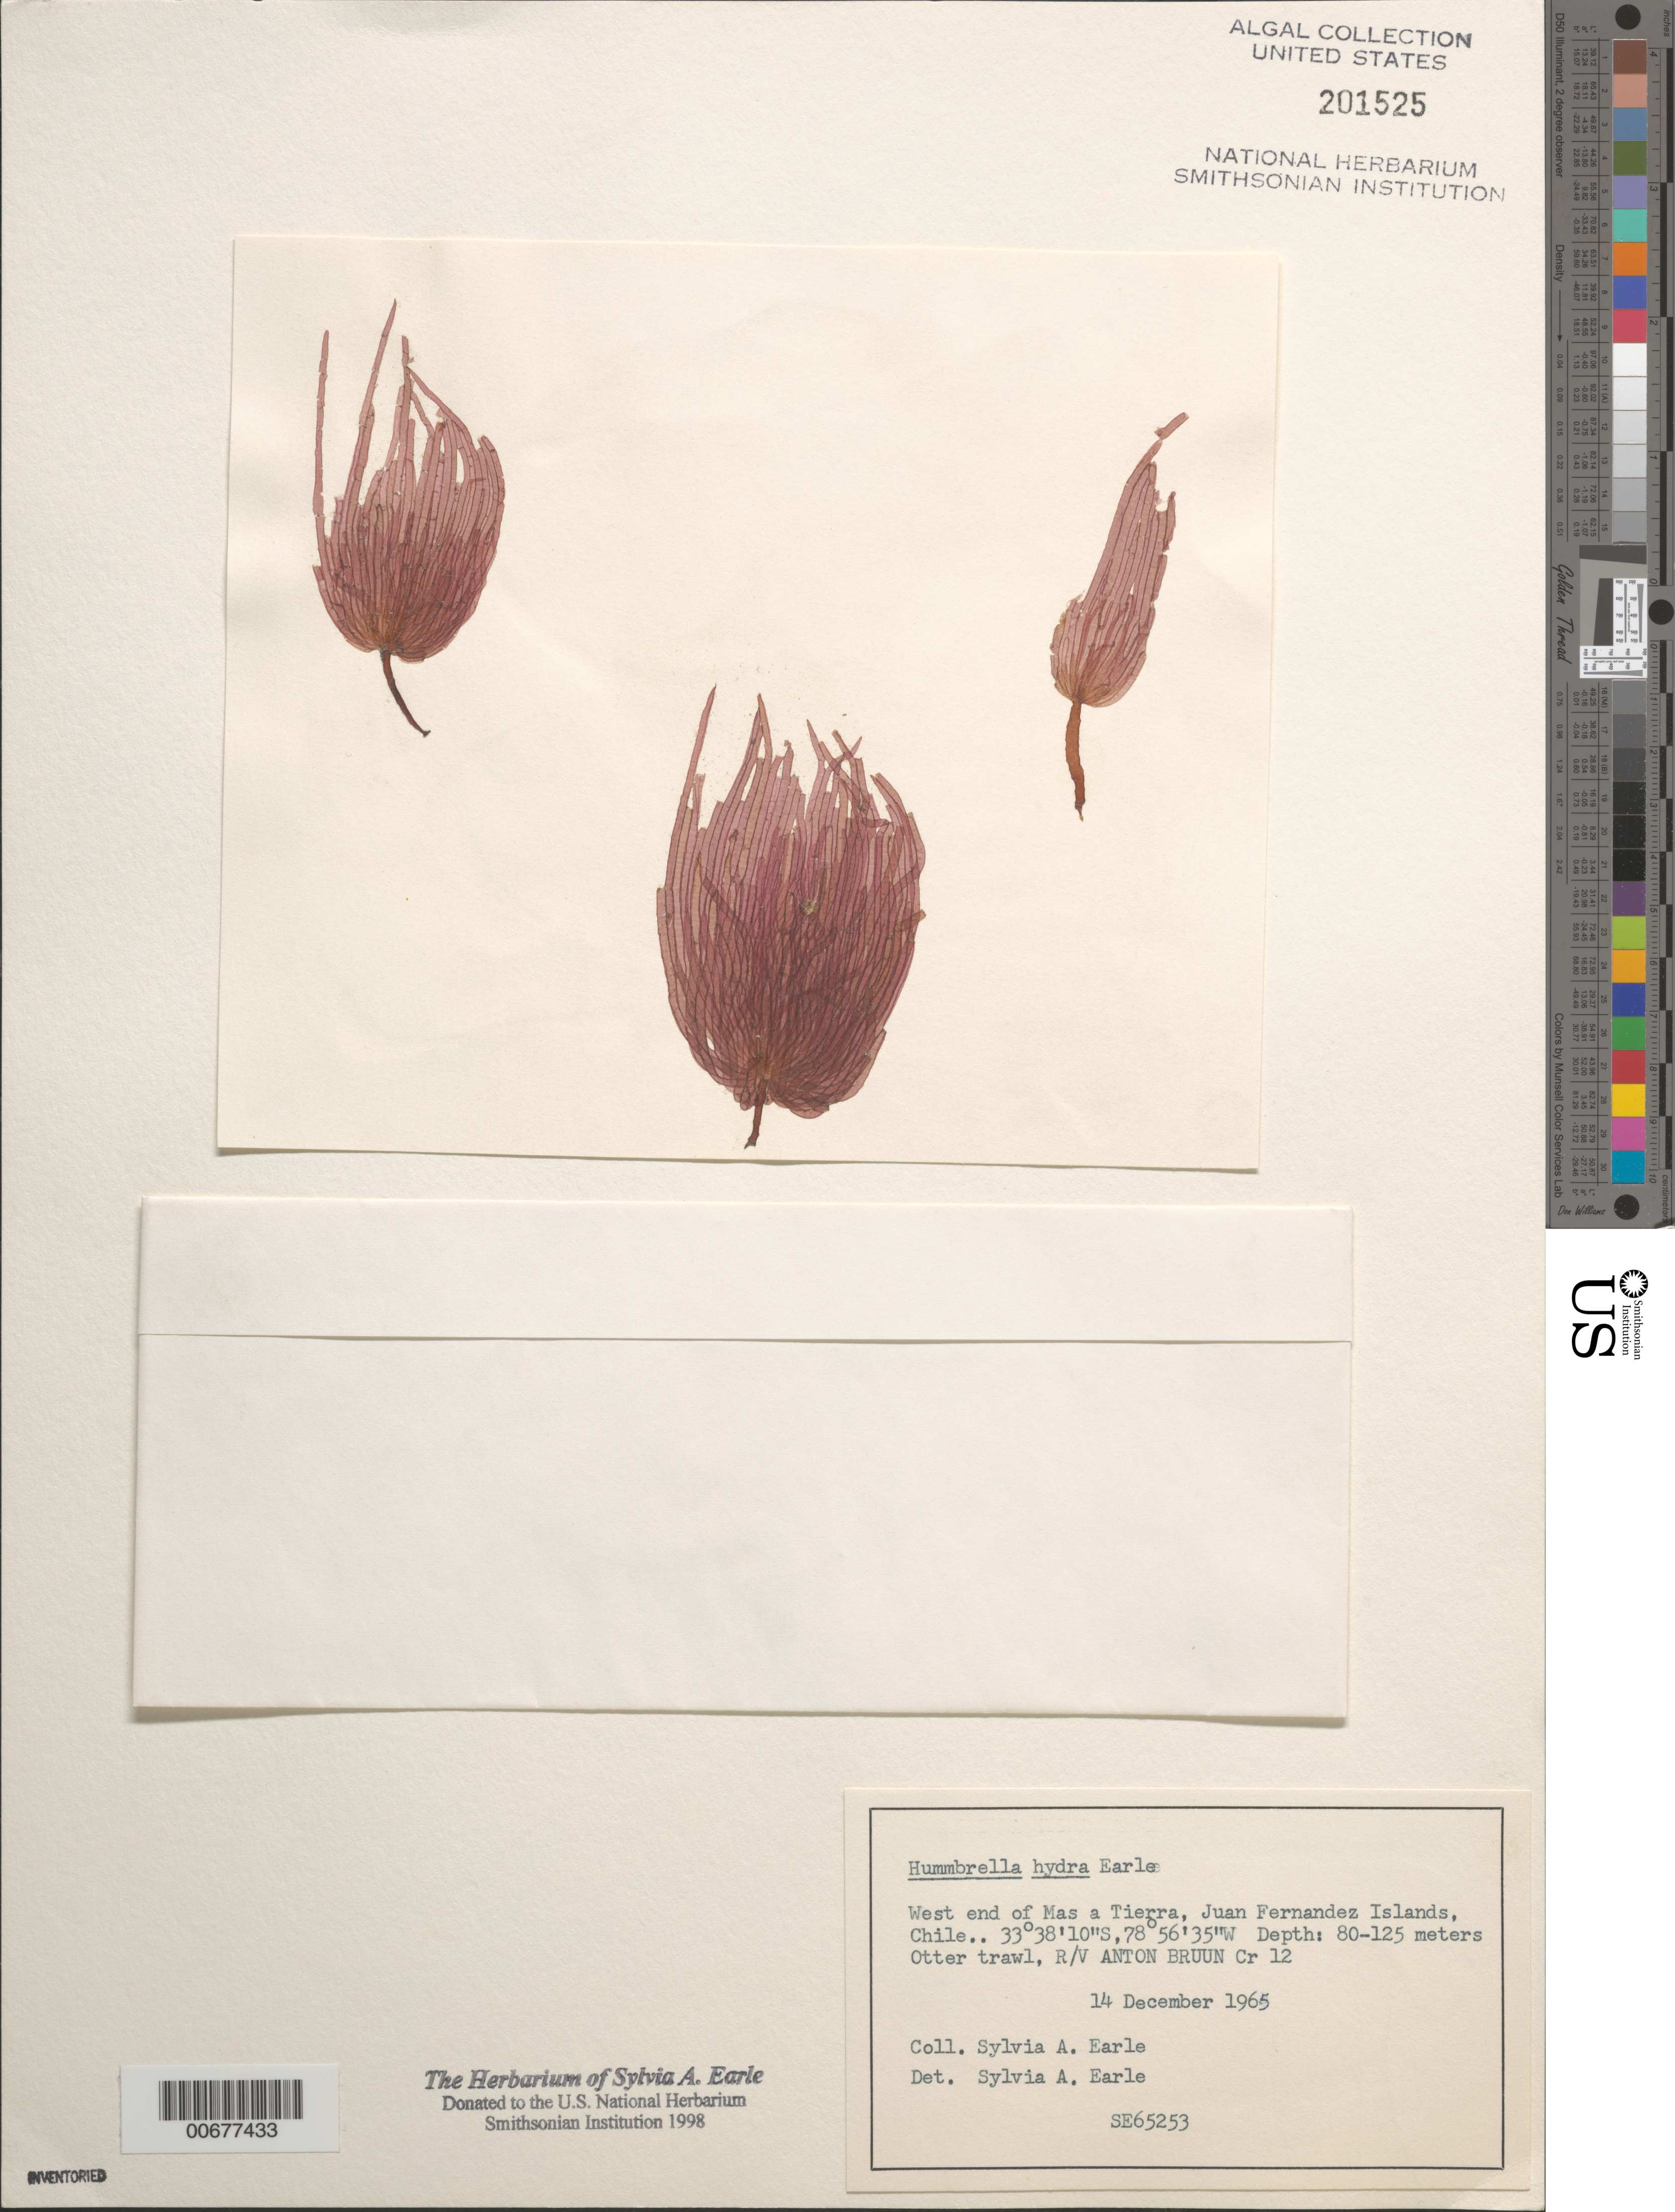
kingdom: Plantae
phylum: Rhodophyta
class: Florideophyceae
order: Gigartinales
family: Pseudoanemoniaceae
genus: Hummbrella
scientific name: Hummbrella hydra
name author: S.A. Earle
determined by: Earle, S. A.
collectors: S. A. Earle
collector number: SE 65253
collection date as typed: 14 Dec 1965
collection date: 1965-12-14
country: Chile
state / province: Valparaíso (V)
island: Isla Más a Tierra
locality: West end of island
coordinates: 33 38' 10" S, 78 56' 35" W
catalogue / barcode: US 201525